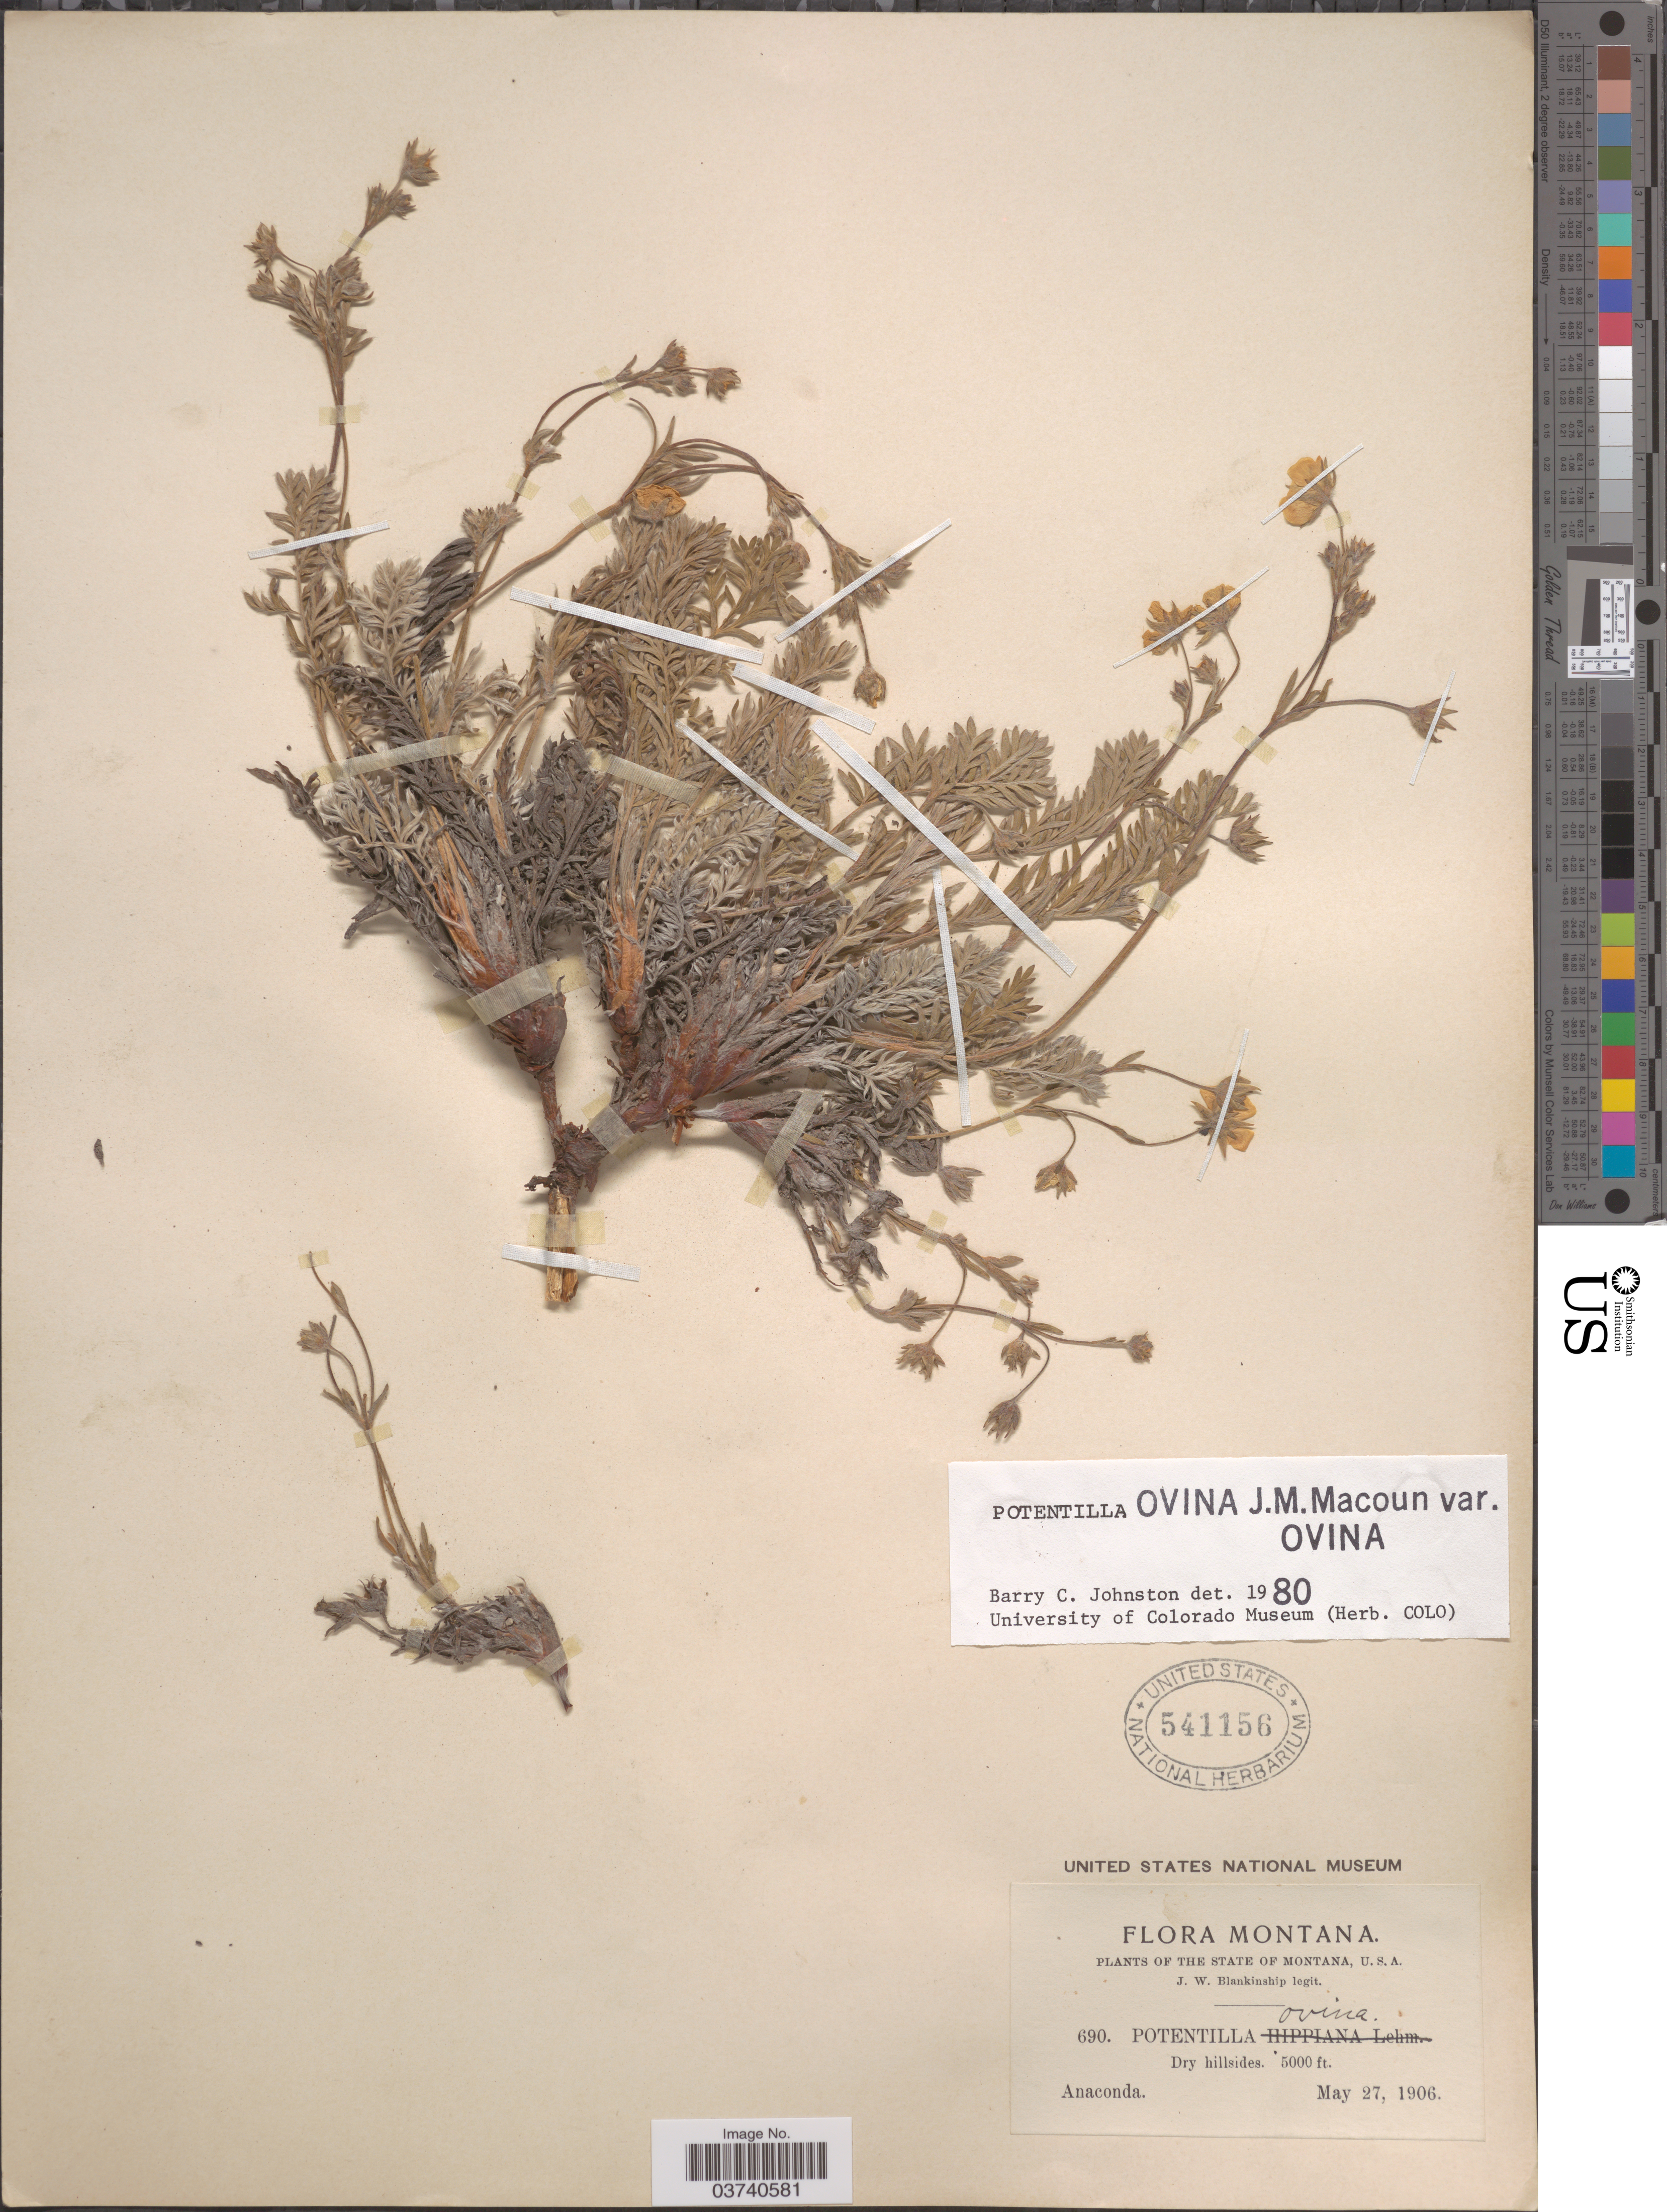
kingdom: Plantae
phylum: Tracheophyta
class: Magnoliopsida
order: Rosales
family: Rosaceae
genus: Potentilla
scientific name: Potentilla ovina var. ovina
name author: Macoun ex J.M. Macoun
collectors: J. W. Blankinship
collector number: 690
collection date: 1906-05-27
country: United States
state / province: Montana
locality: Anaconda.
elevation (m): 1524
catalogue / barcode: US 541156